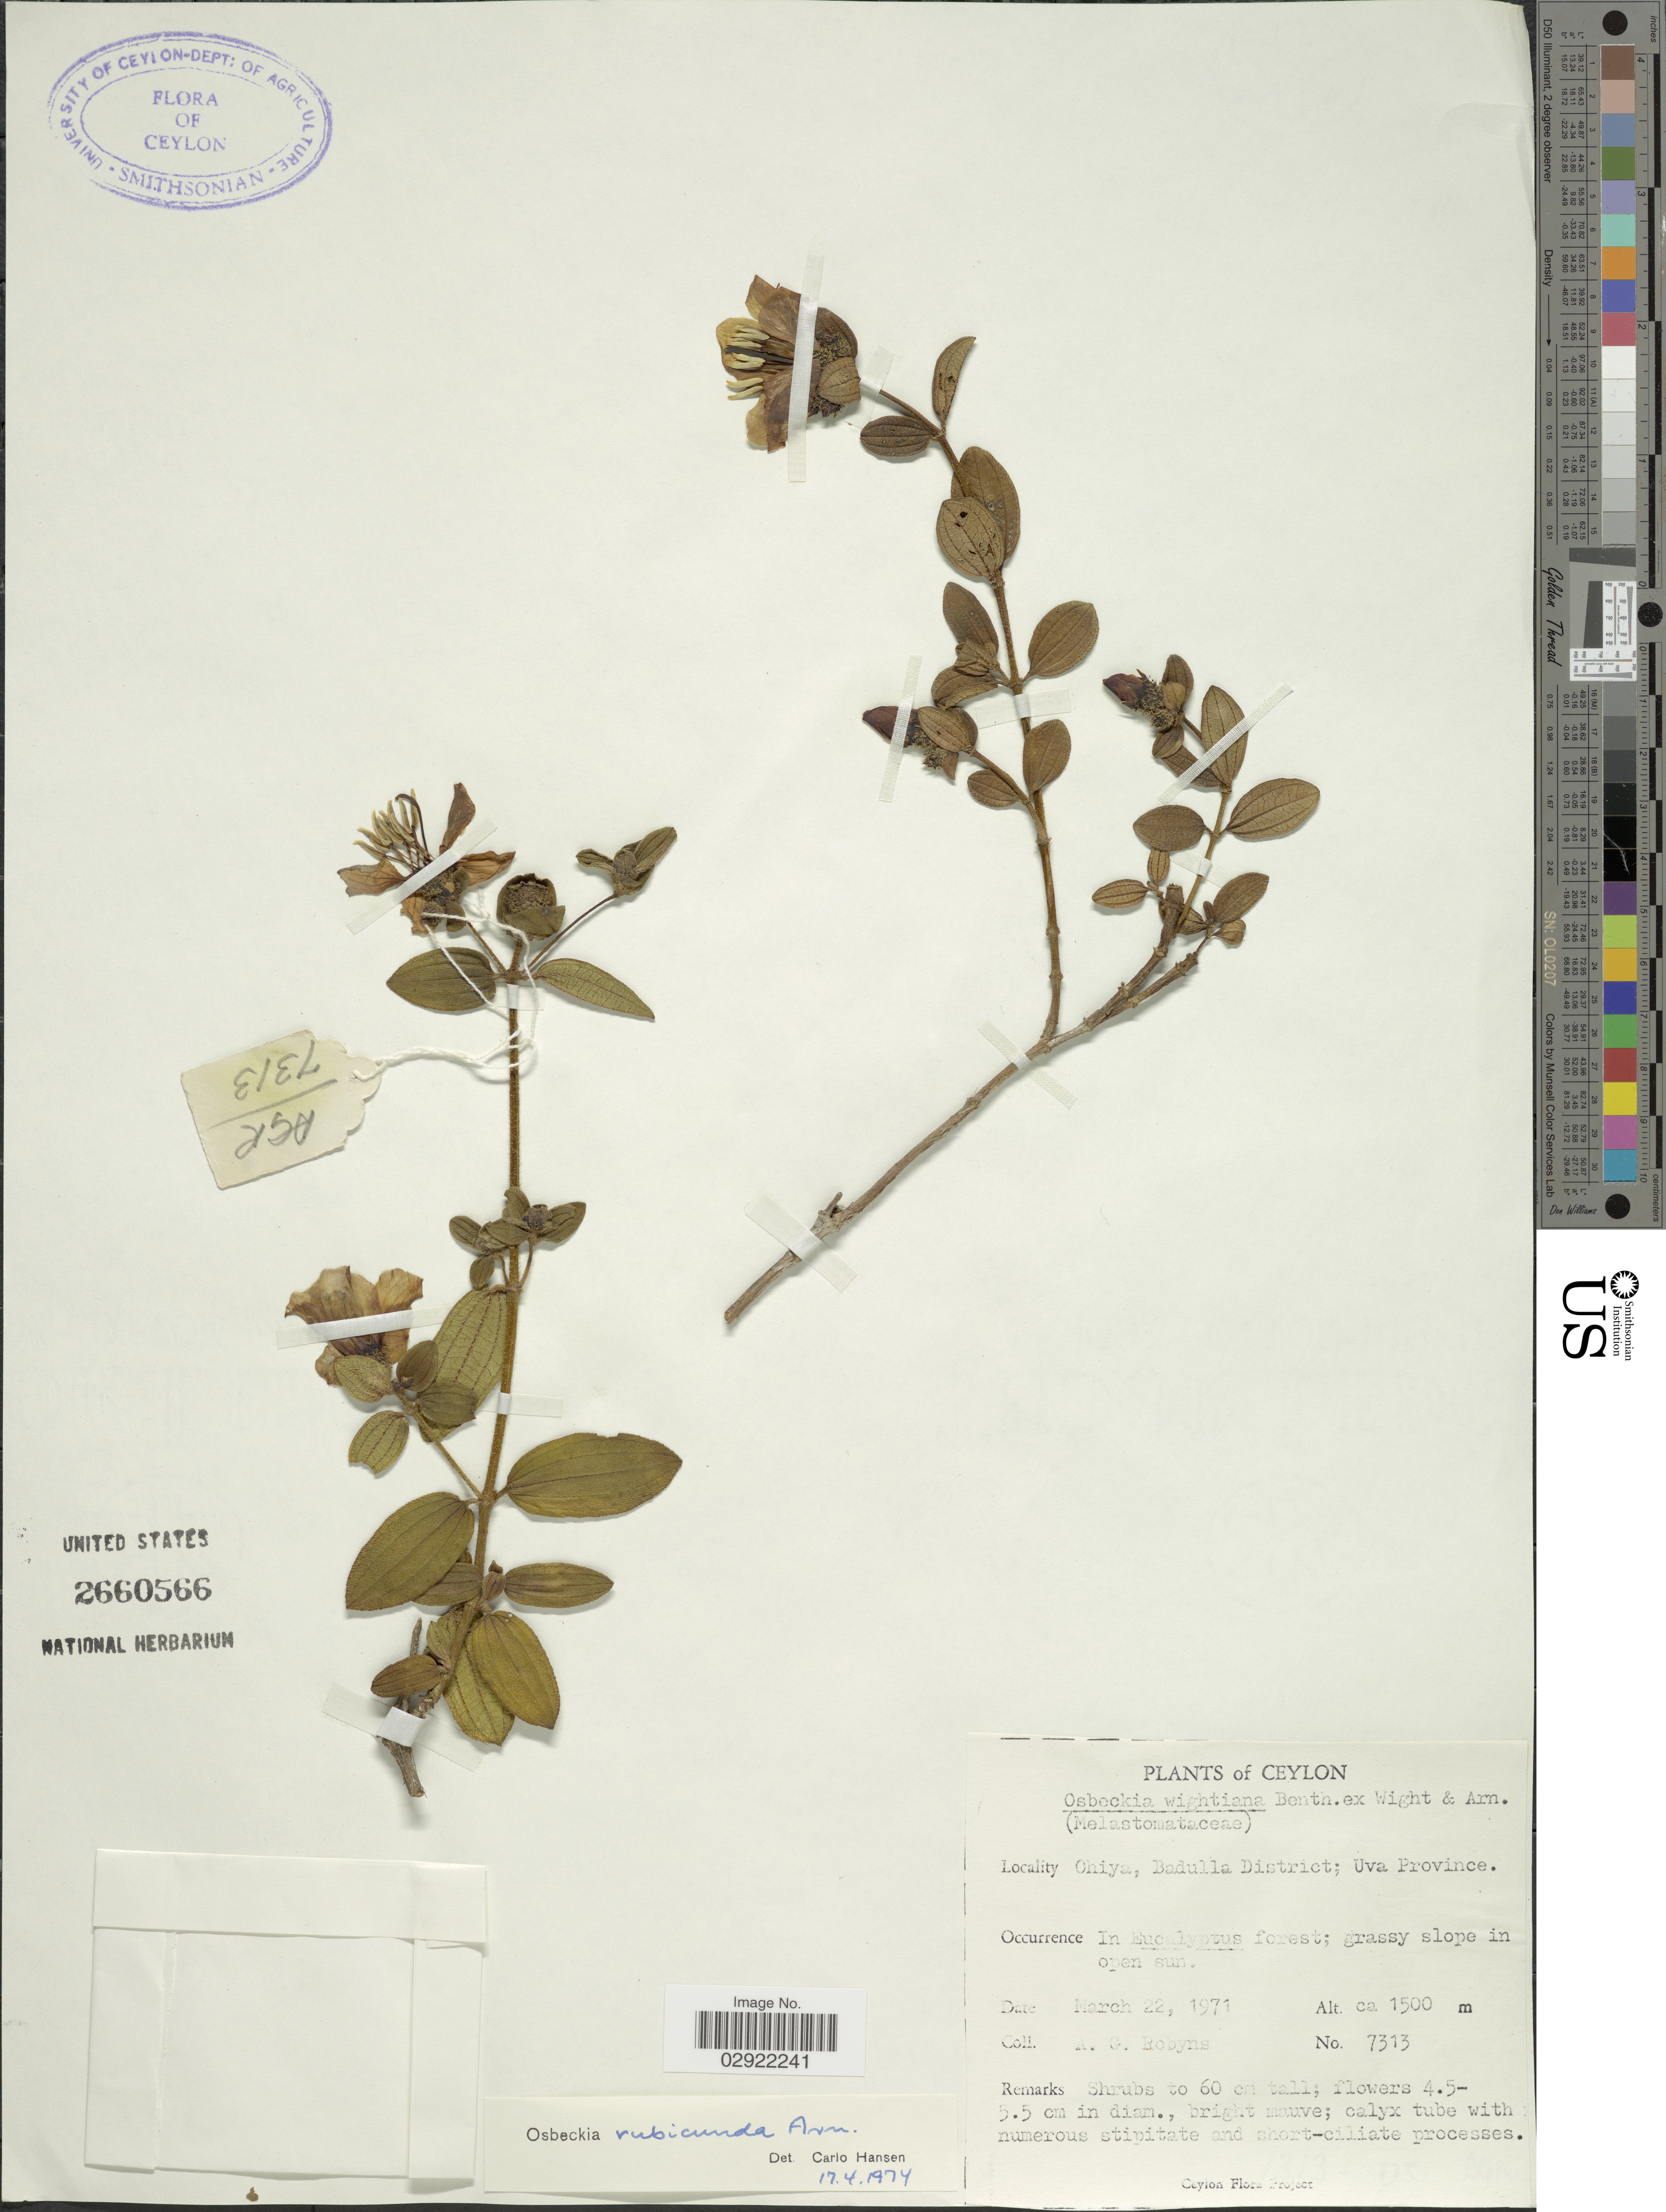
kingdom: Plantae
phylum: Tracheophyta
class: Magnoliopsida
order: Myrtales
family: Melastomataceae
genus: Osbeckia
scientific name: Osbeckia rubicunda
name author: Arn.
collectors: A. G. Robyns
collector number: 7313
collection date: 1971-03-22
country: Sri Lanka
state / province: Uva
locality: Ceylon. Ohiya, Badulla District.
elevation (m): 1500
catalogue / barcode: US 2660566